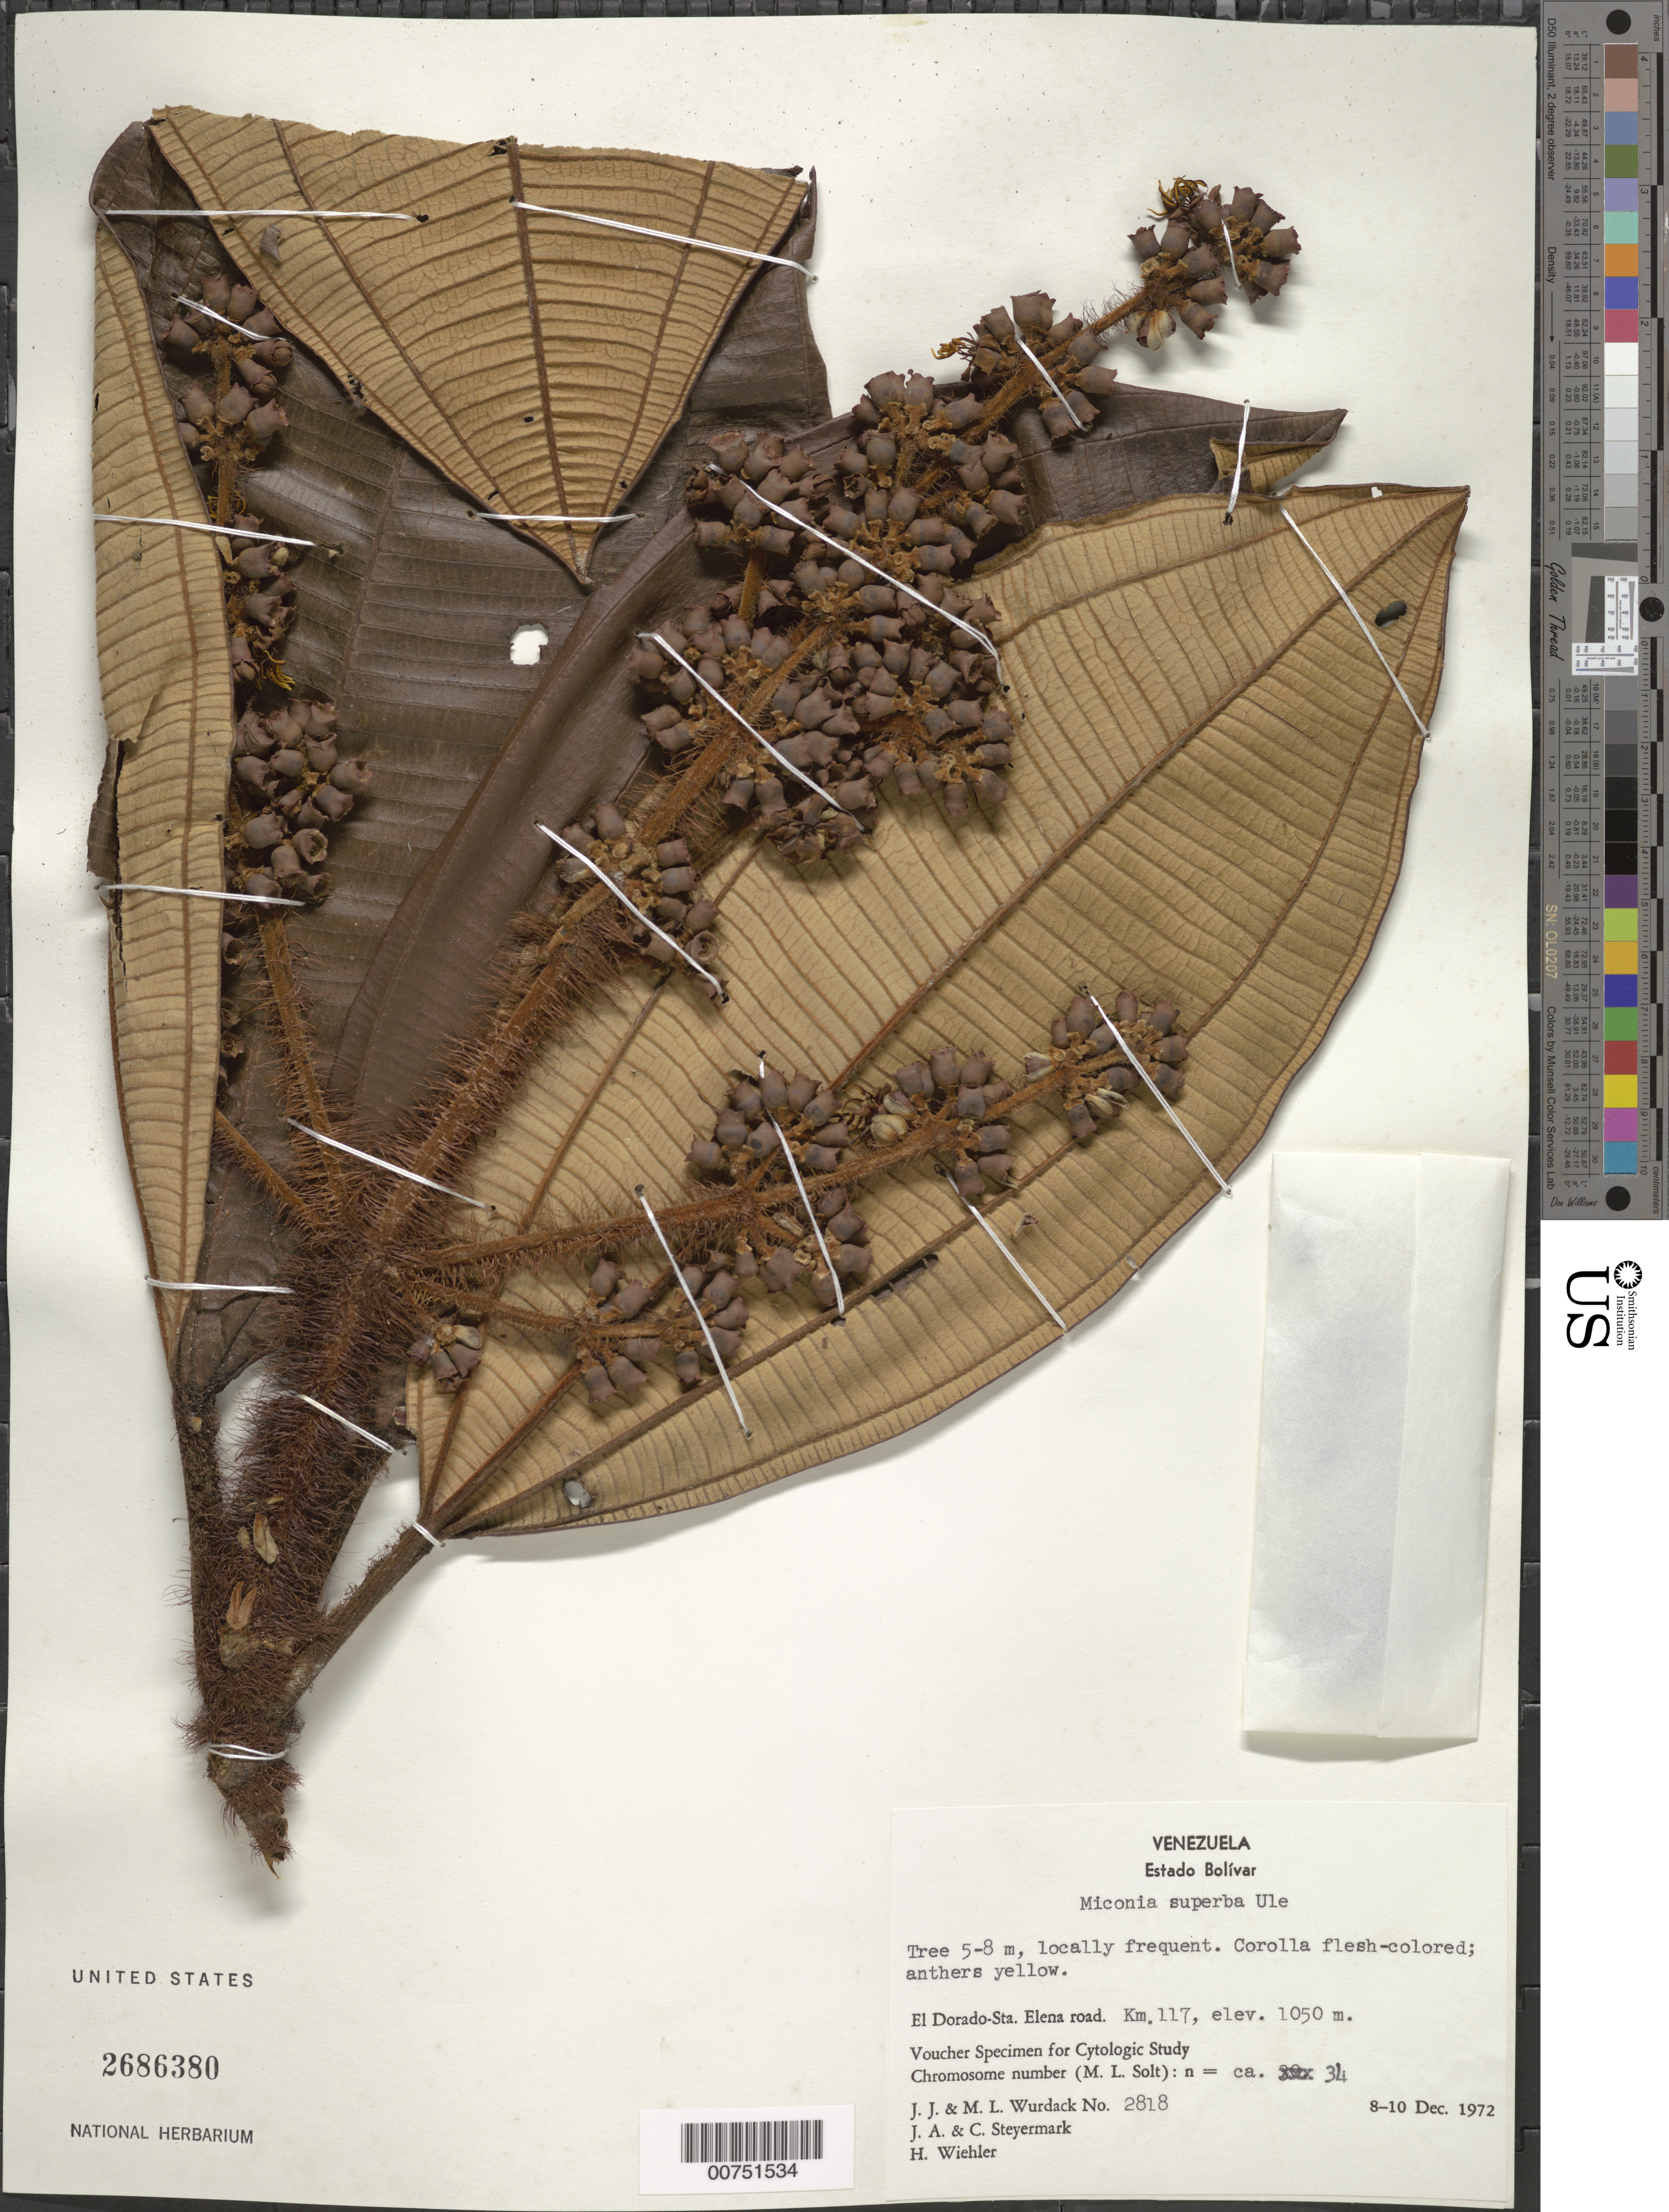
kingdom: Plantae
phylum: Tracheophyta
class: Magnoliopsida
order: Myrtales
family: Melastomataceae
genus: Miconia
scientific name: Miconia superba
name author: Ule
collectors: J. J. Wurdack, M. L. Wurdack, J. Steyermark & C. Steyermark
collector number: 2818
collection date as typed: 8-Dec-72 to 10-Dec-72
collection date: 1972-12-08/1972-12-10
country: Venezuela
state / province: Bolívar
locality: El Dorado to Sta. Elena road, km 117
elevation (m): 1050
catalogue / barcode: US 2686380